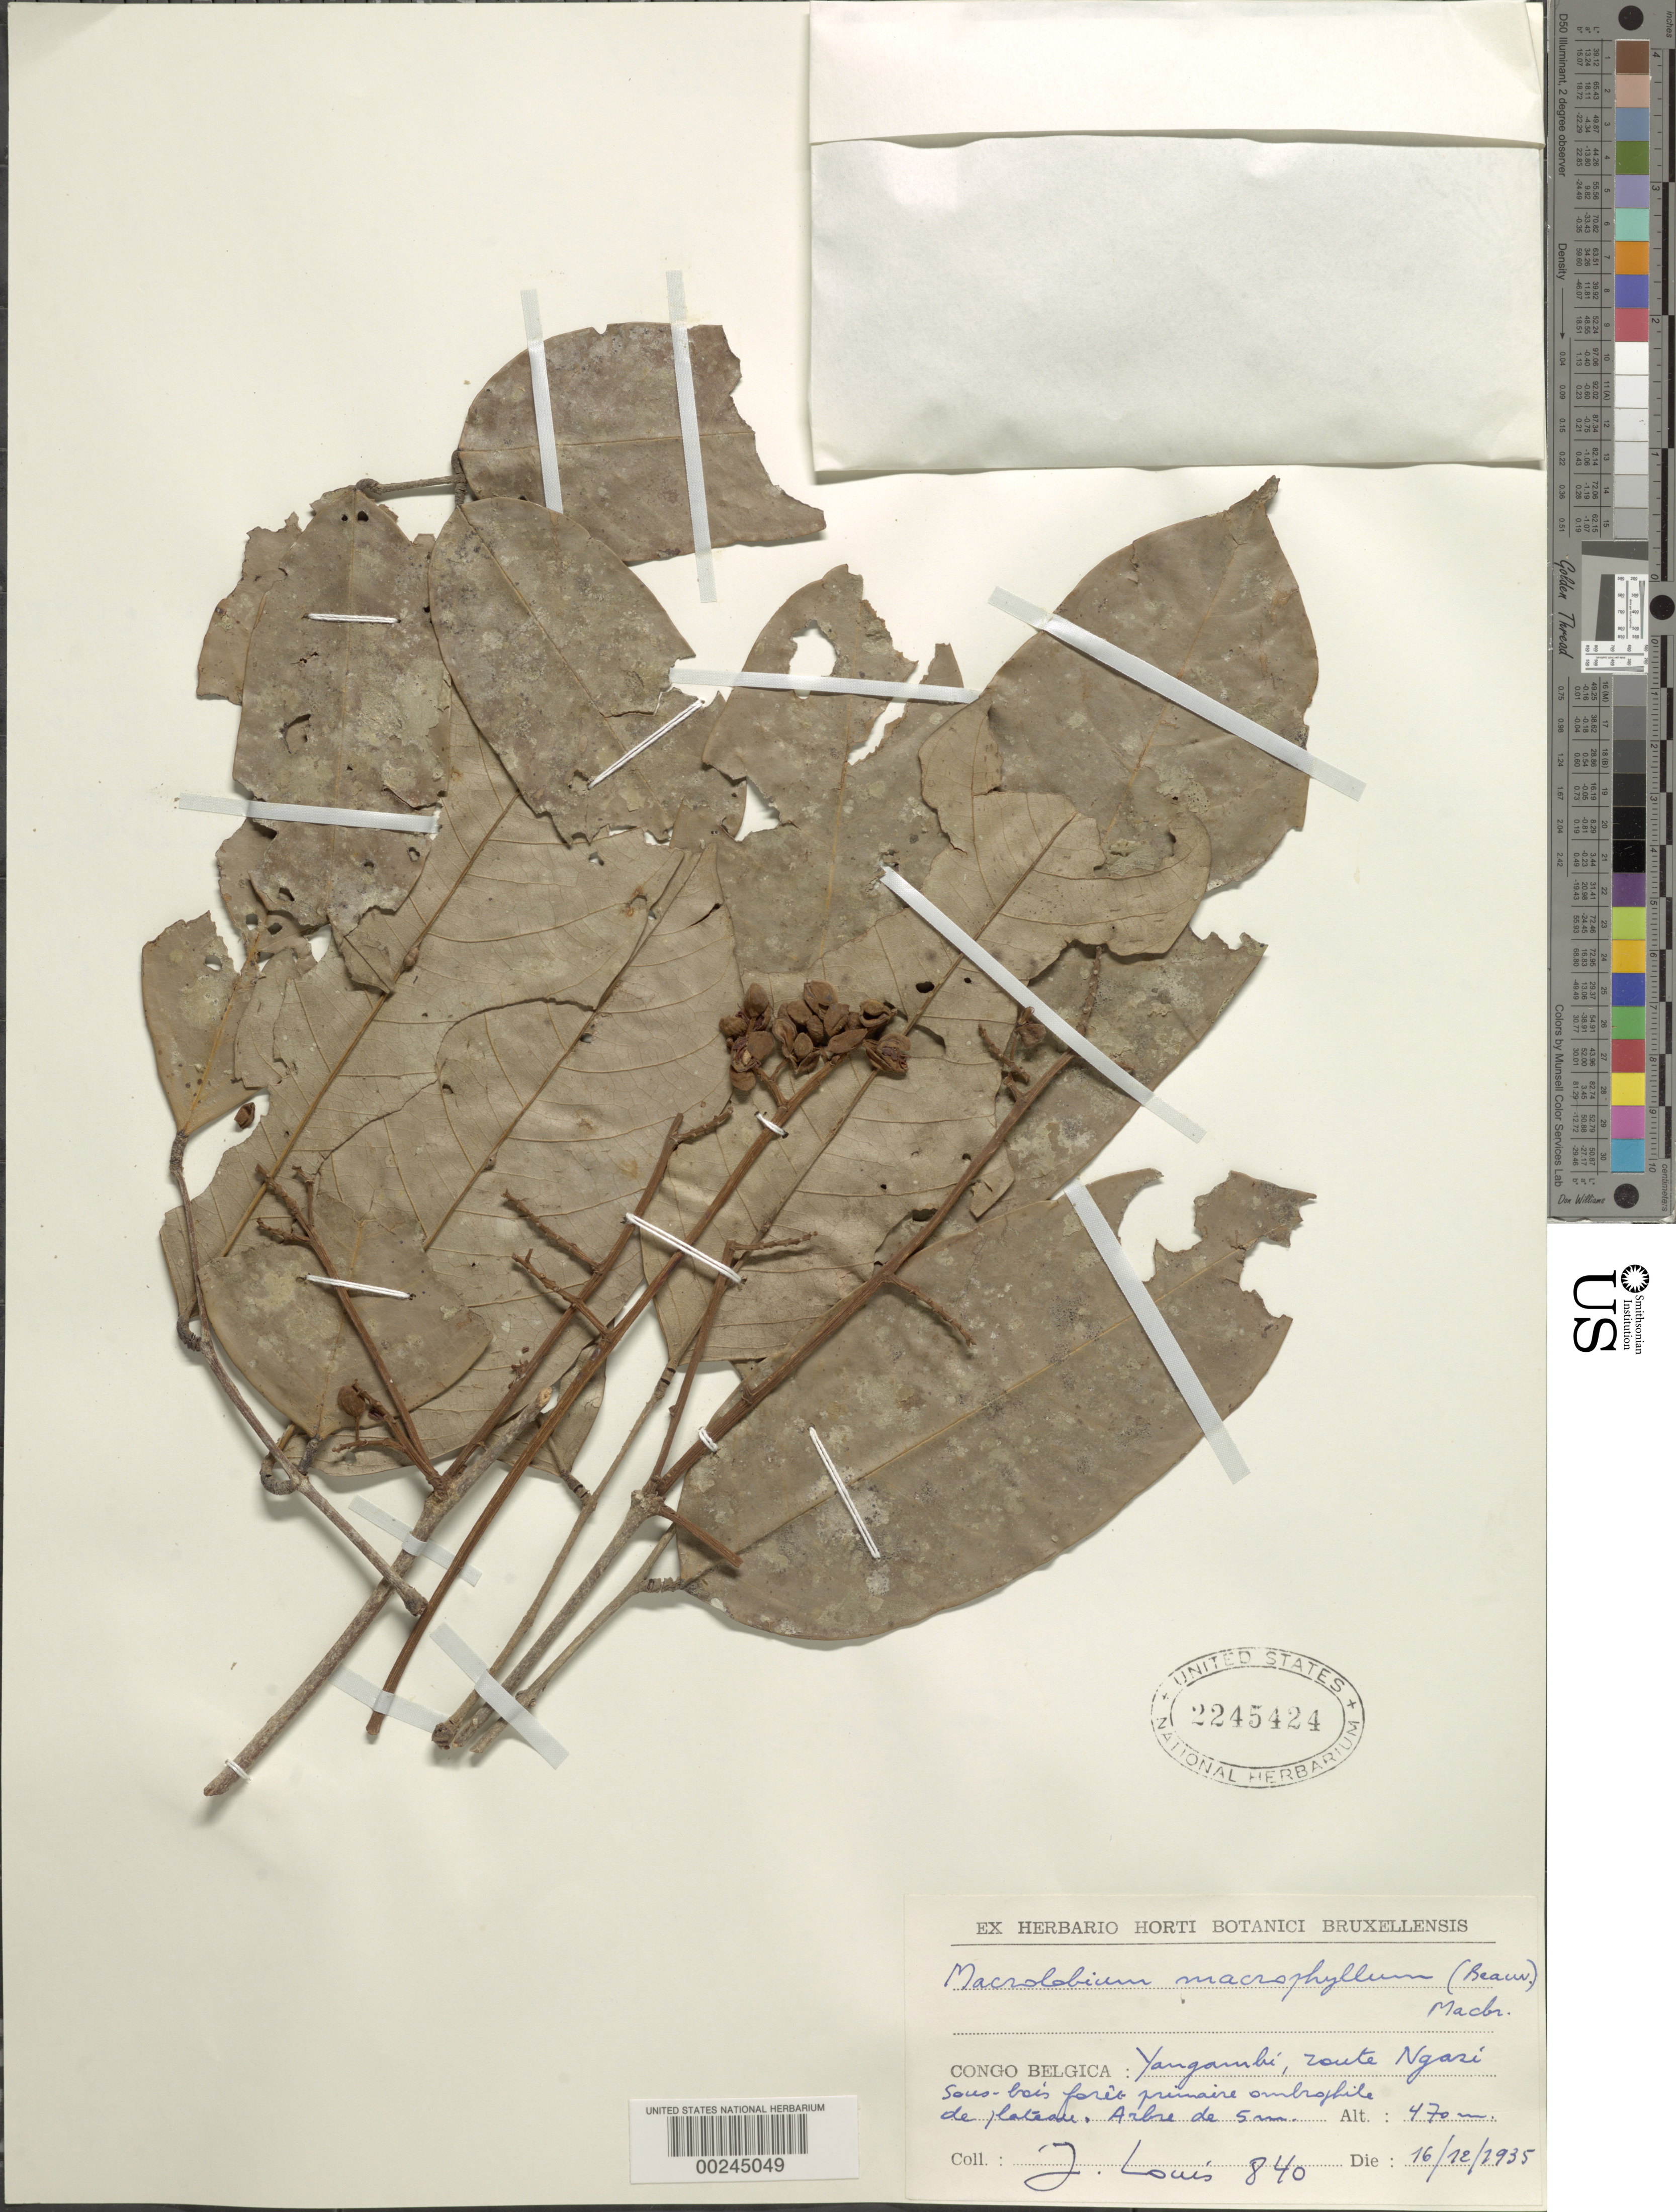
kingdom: Plantae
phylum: Tracheophyta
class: Magnoliopsida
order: Fabales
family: Fabaceae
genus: Anthonotha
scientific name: Anthonotha macrophylla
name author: P. Beauv.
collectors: J. Louis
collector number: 840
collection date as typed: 16 Dec 1935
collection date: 1935-12-16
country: Congo, Democratic Republic of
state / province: Tshopo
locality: Yangambi, route ngasi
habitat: Primative forest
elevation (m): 470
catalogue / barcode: US 2245424